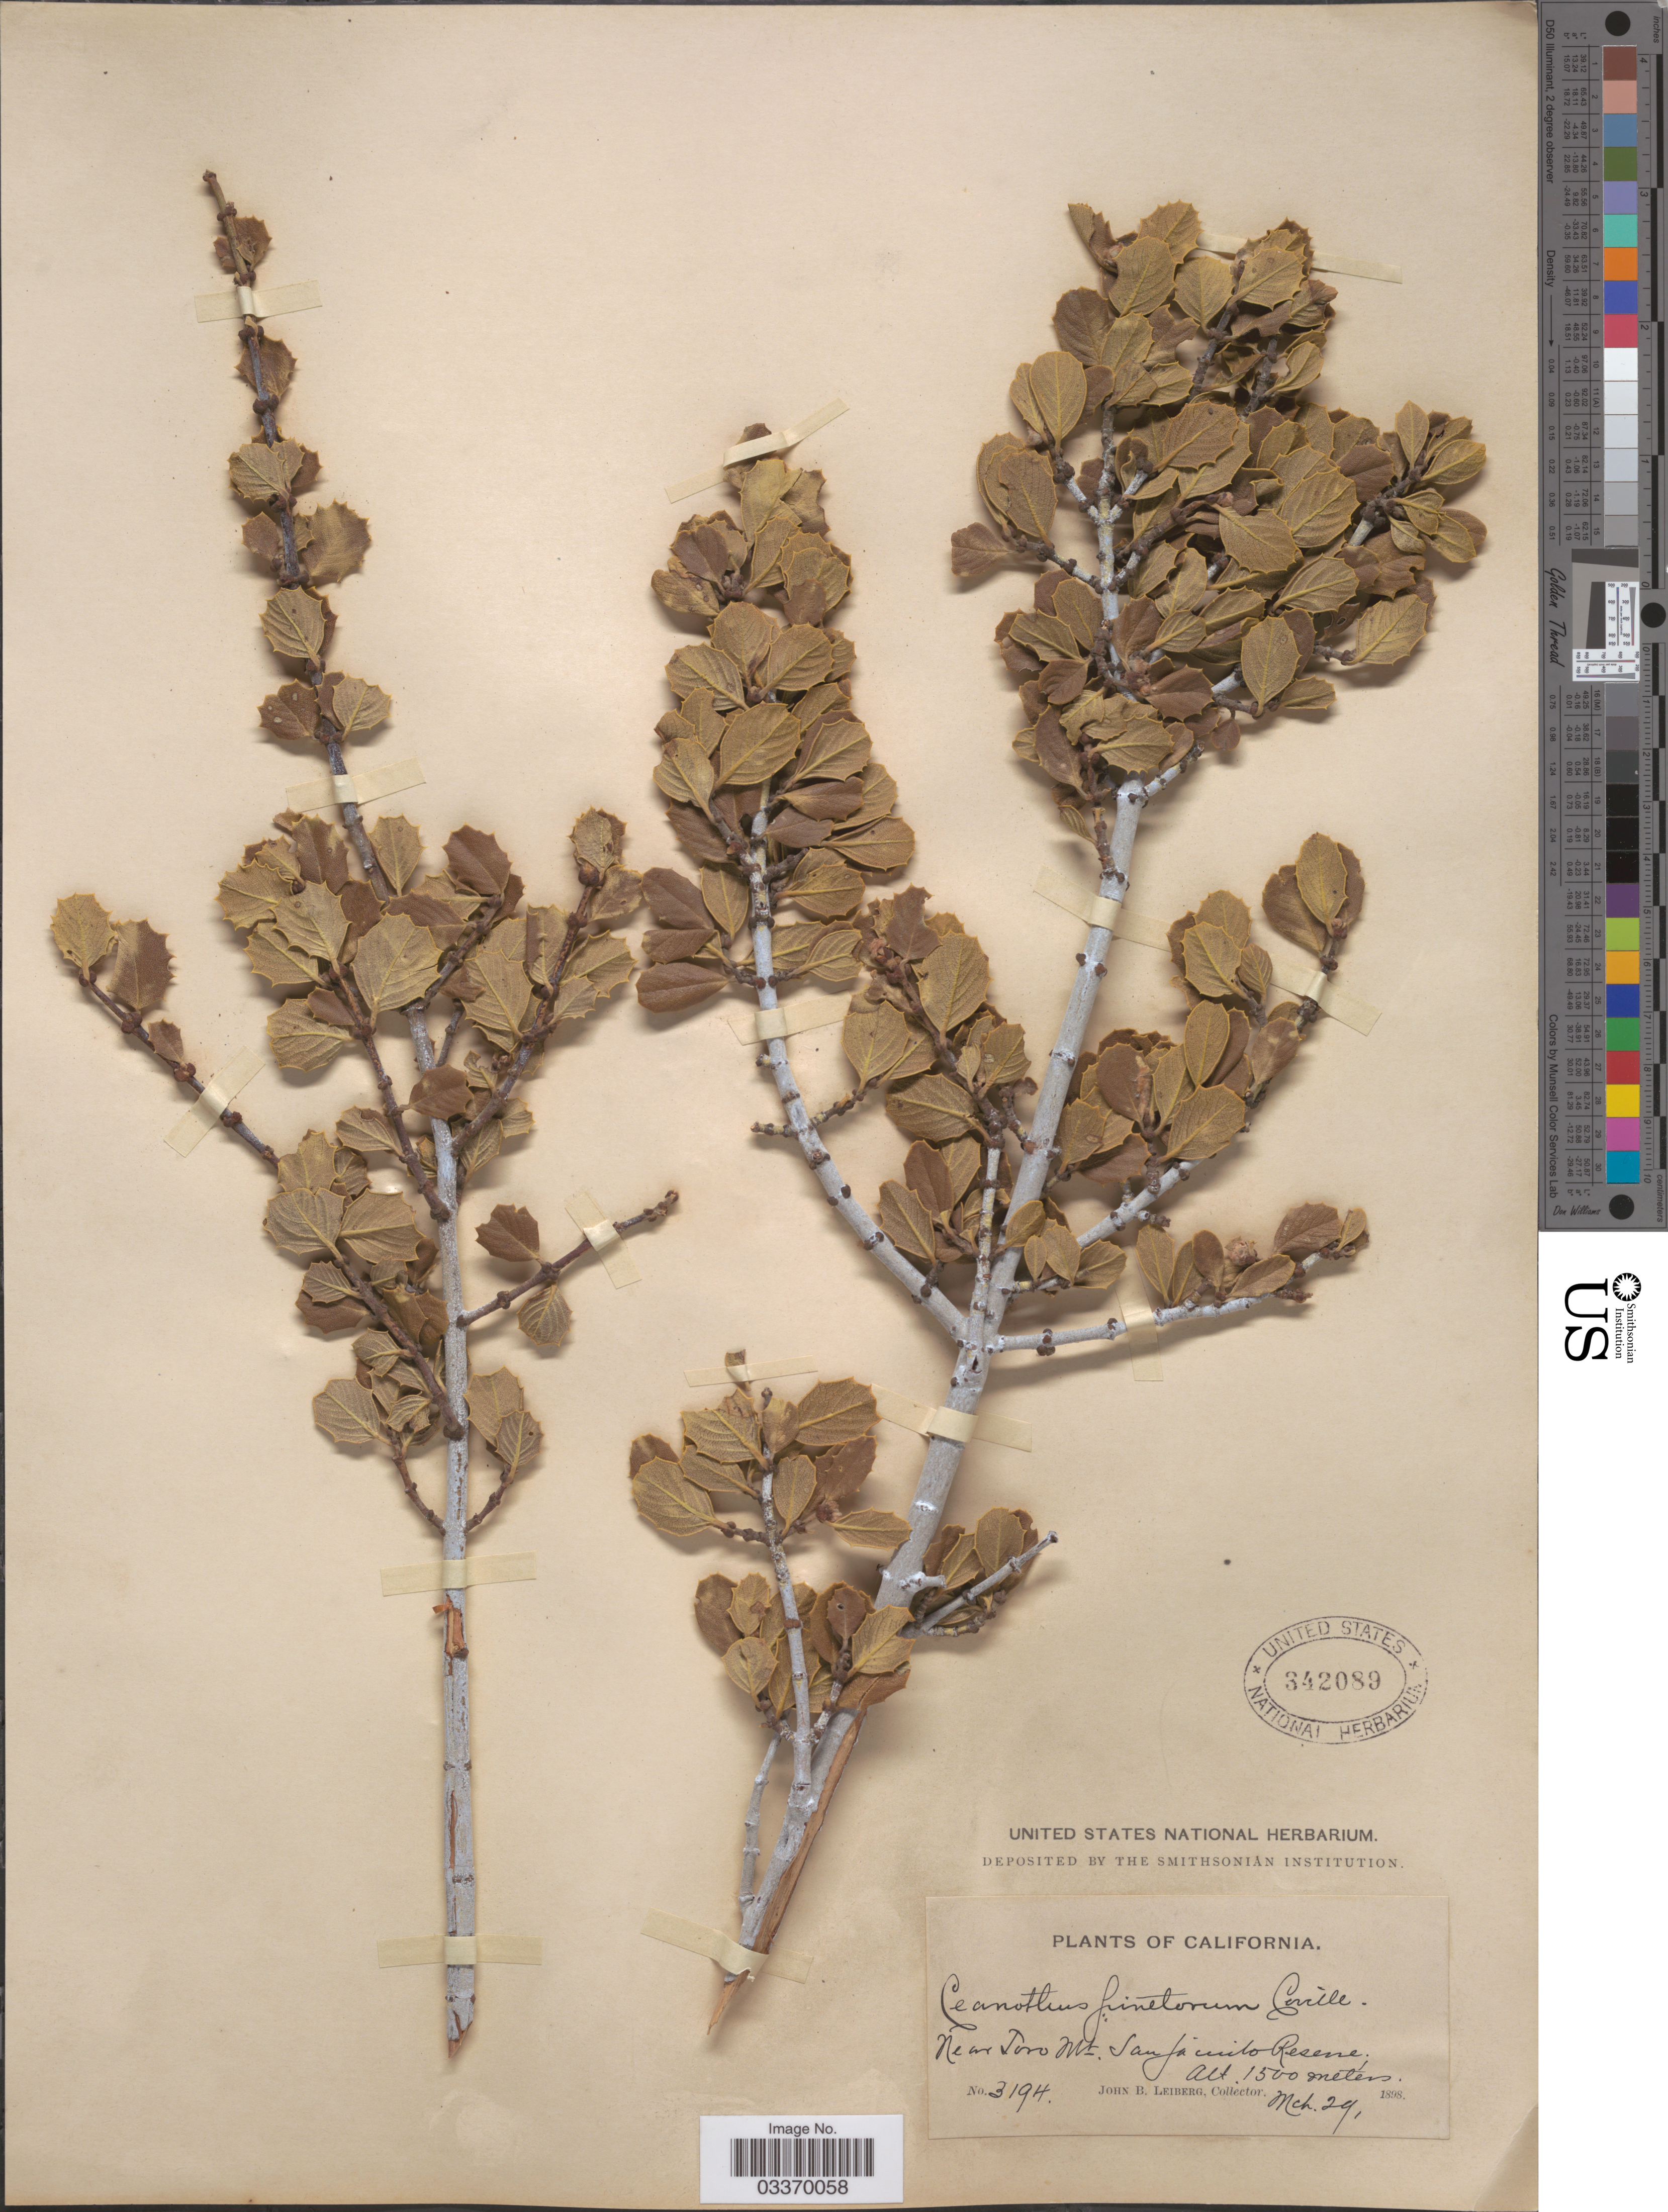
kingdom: Plantae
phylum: Tracheophyta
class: Magnoliopsida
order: Rosales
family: Rhamnaceae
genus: Ceanothus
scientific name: Ceanothus pinetorum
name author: Coville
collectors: J. B. Leiberg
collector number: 3194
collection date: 1898-03-29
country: United States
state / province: California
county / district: Riverside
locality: Near Toro Mt. San Jacinto Reserve.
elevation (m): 1500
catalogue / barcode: US 342089